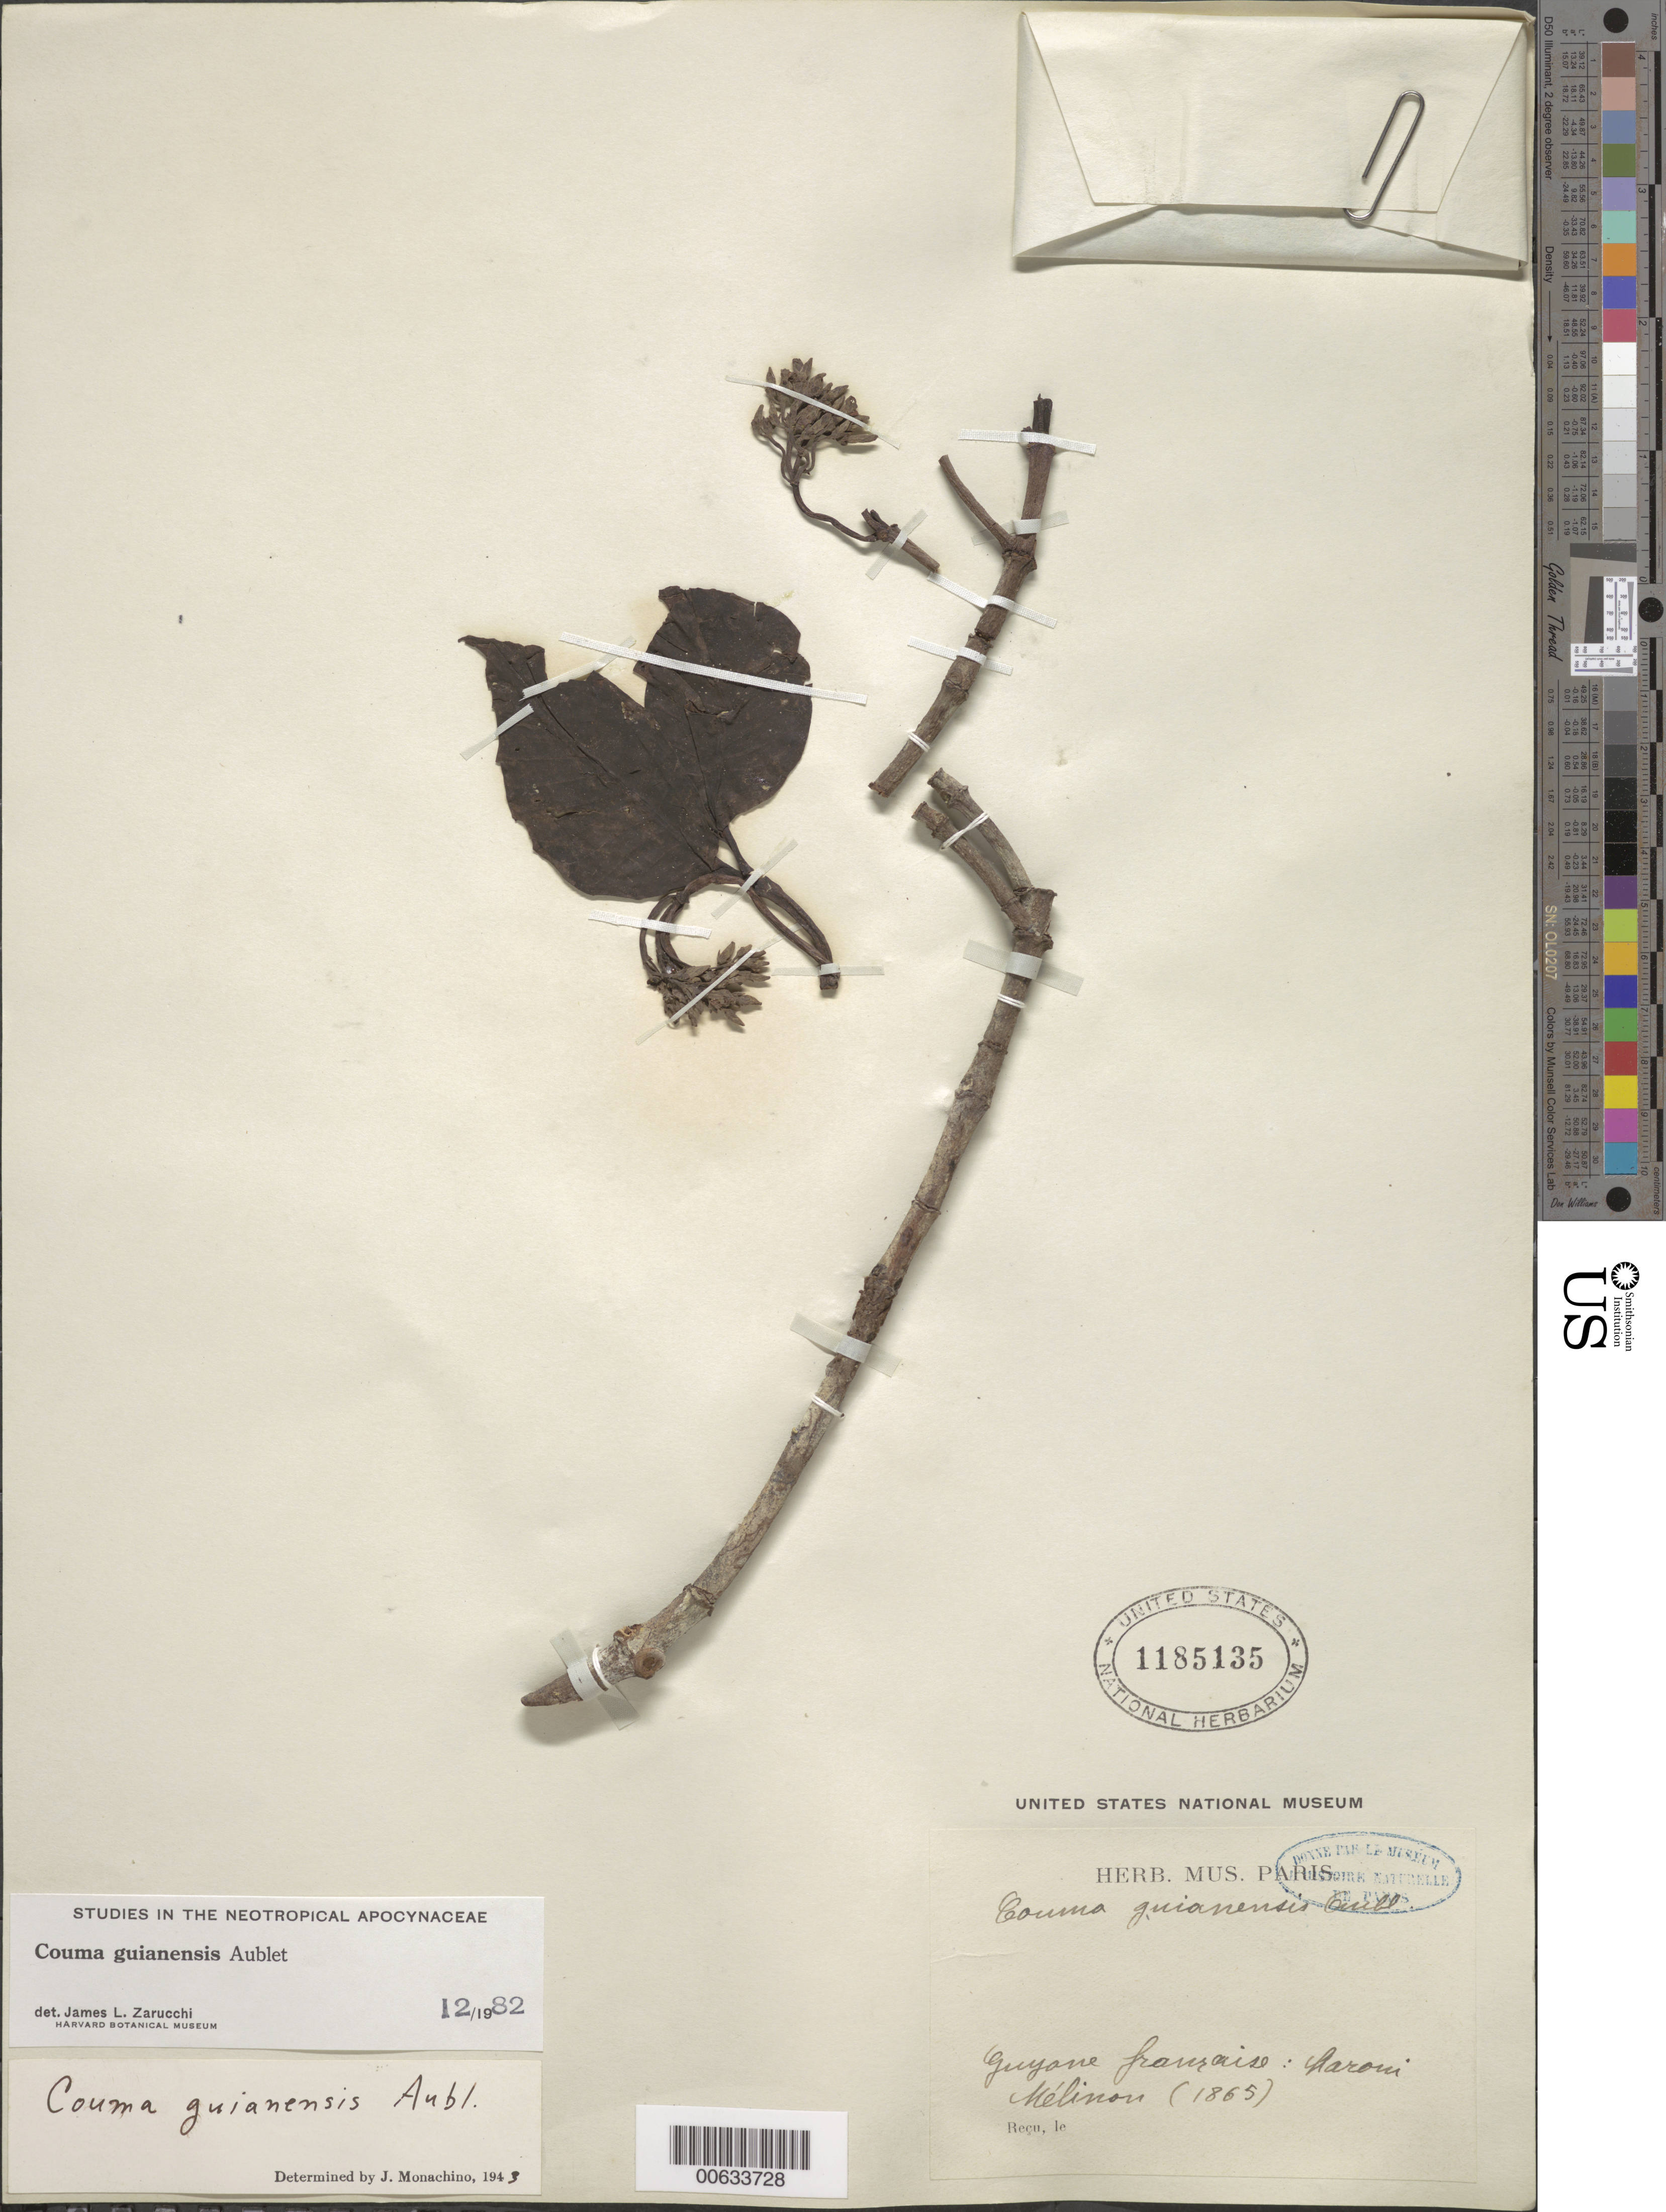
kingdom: Plantae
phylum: Tracheophyta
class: Magnoliopsida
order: Gentianales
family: Apocynaceae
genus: Couma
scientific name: Couma guianensis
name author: Aubl.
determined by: Zarucchi, J. L.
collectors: E. Mélinon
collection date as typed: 1865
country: French Guiana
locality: Maroni R.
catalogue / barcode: US 1185135